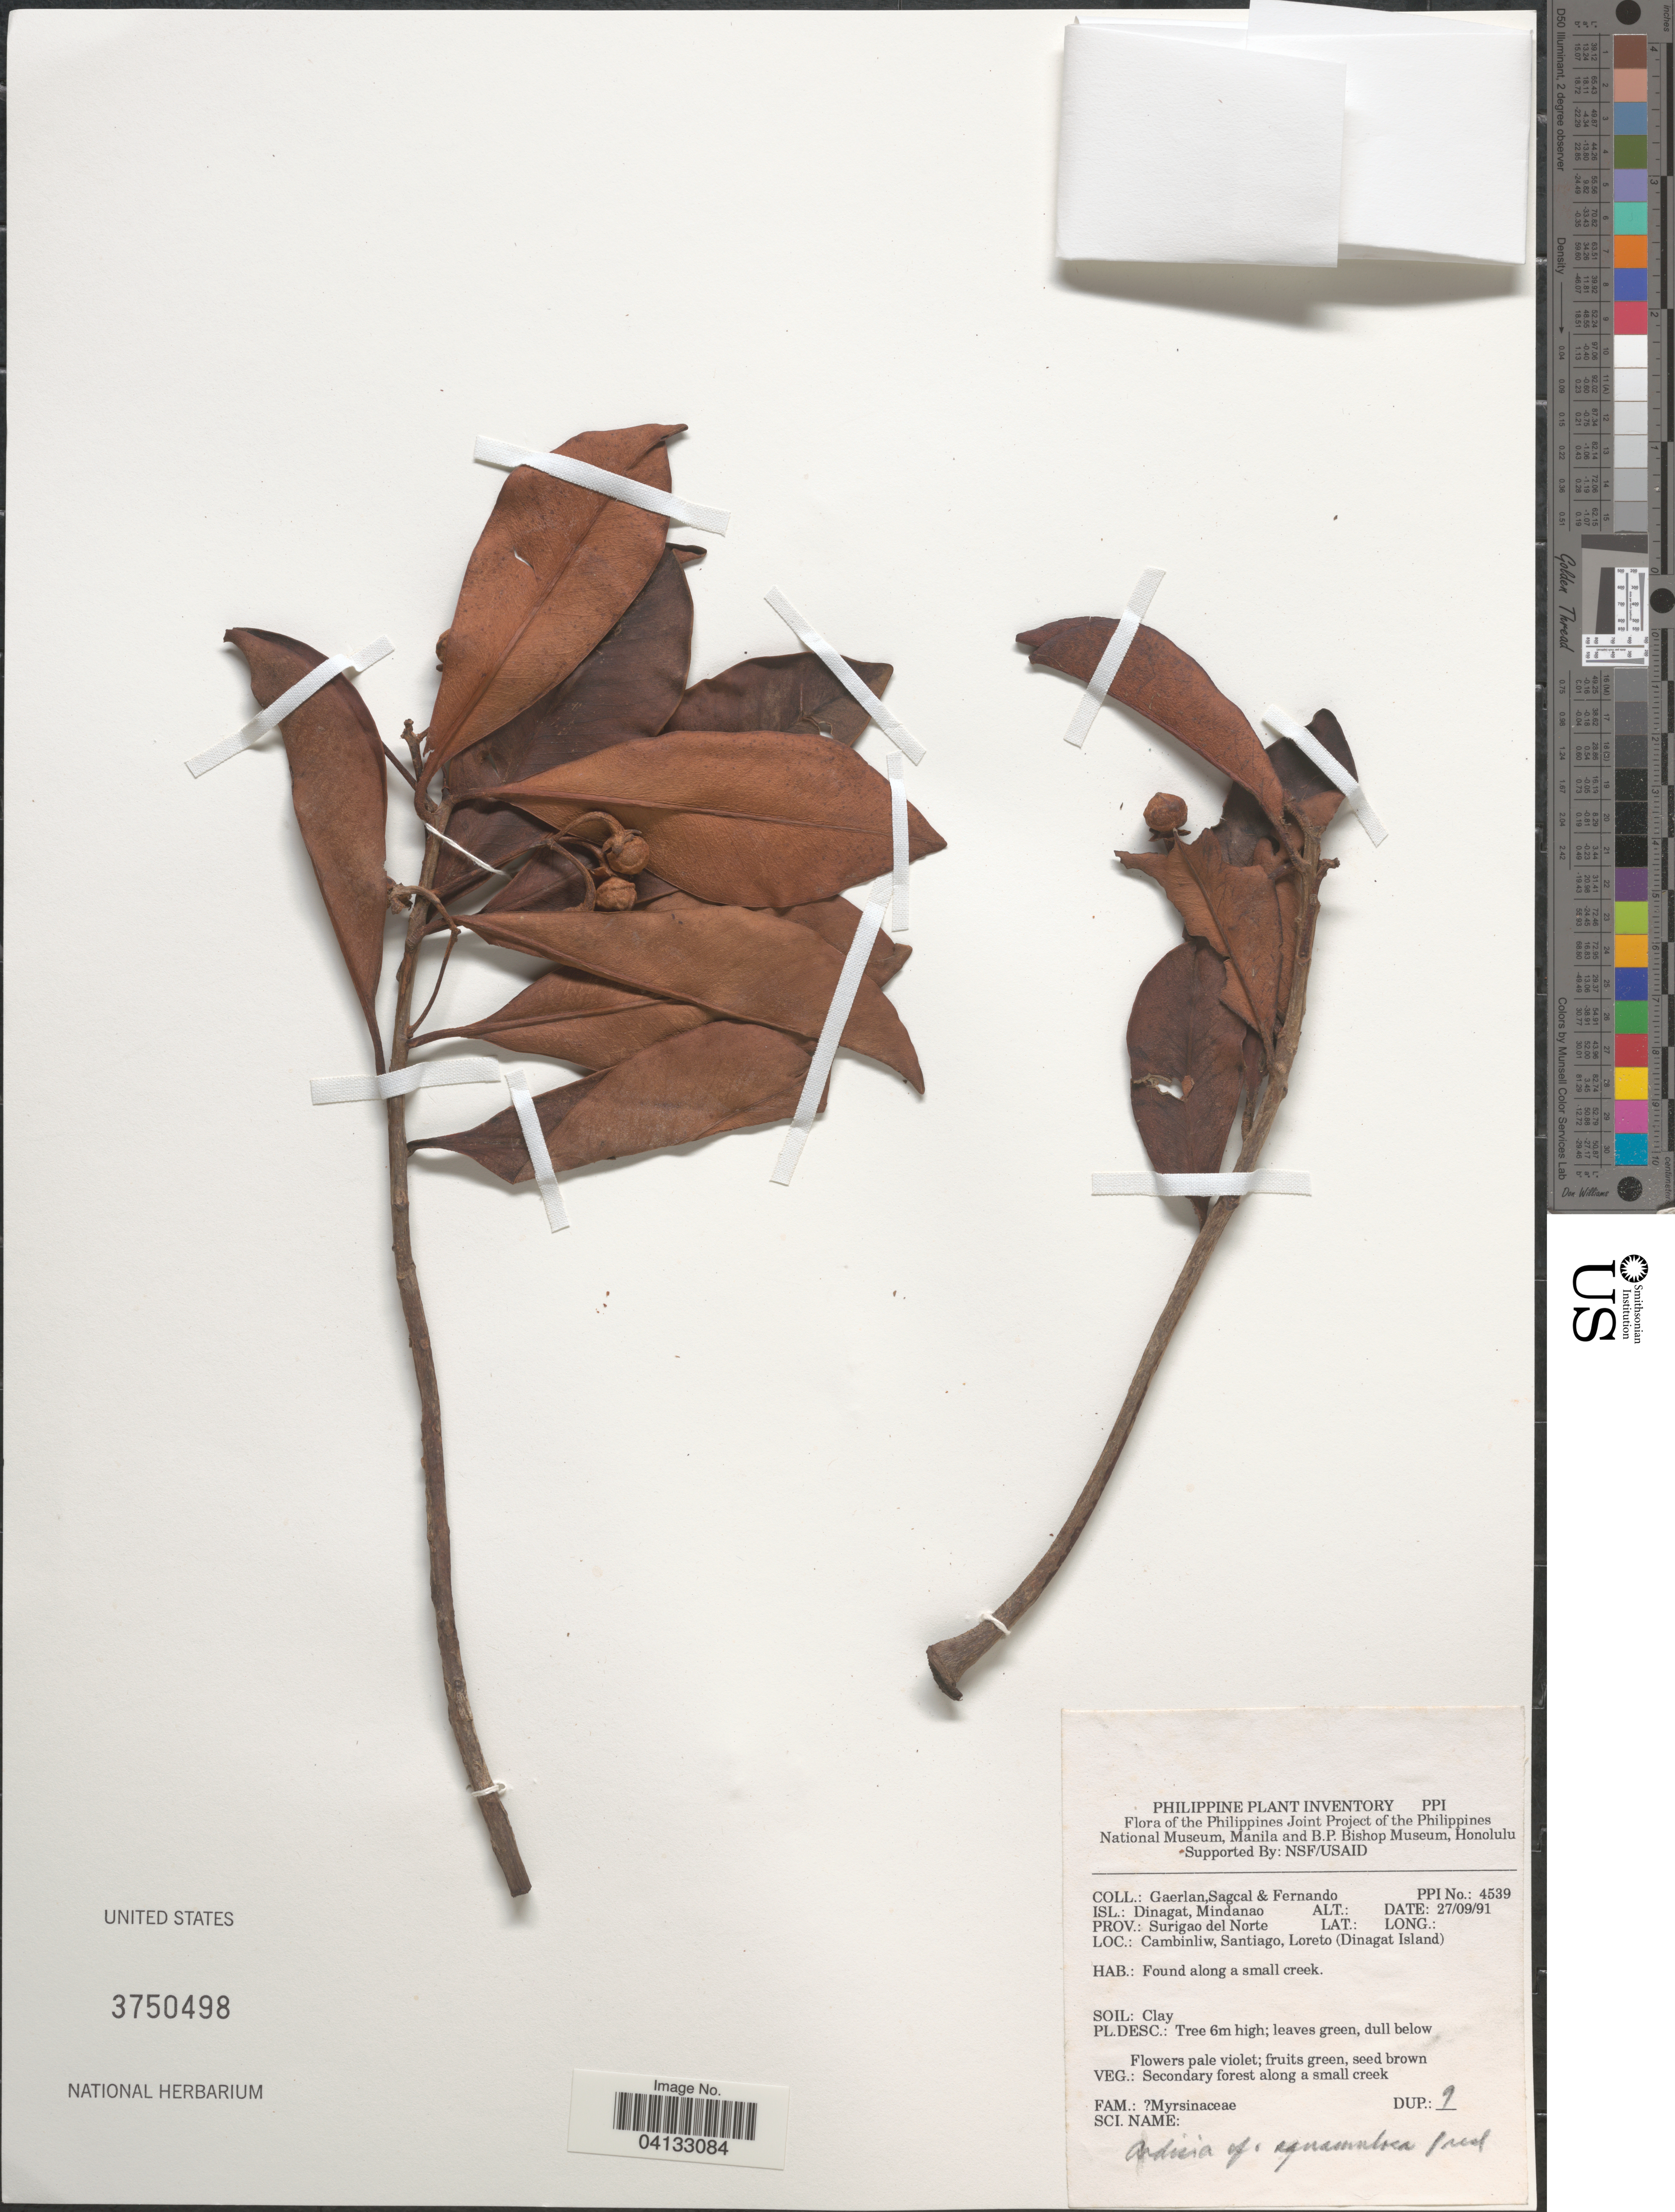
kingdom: Plantae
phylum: Tracheophyta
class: Magnoliopsida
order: Ericales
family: Primulaceae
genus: Ardisia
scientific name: Ardisia squamulosa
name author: C. Presl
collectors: Gaerlan, E. Sagcal & -- Fernando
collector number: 4539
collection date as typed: Transcribed d/m/y: 27/9/91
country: Philippines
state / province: Caraga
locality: Isl.: Dinagat, Mindanao. Prov.: Surigao del Norte. Cambinliw, Santiago, Loreto (Dinagat Island).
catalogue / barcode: US 3750498